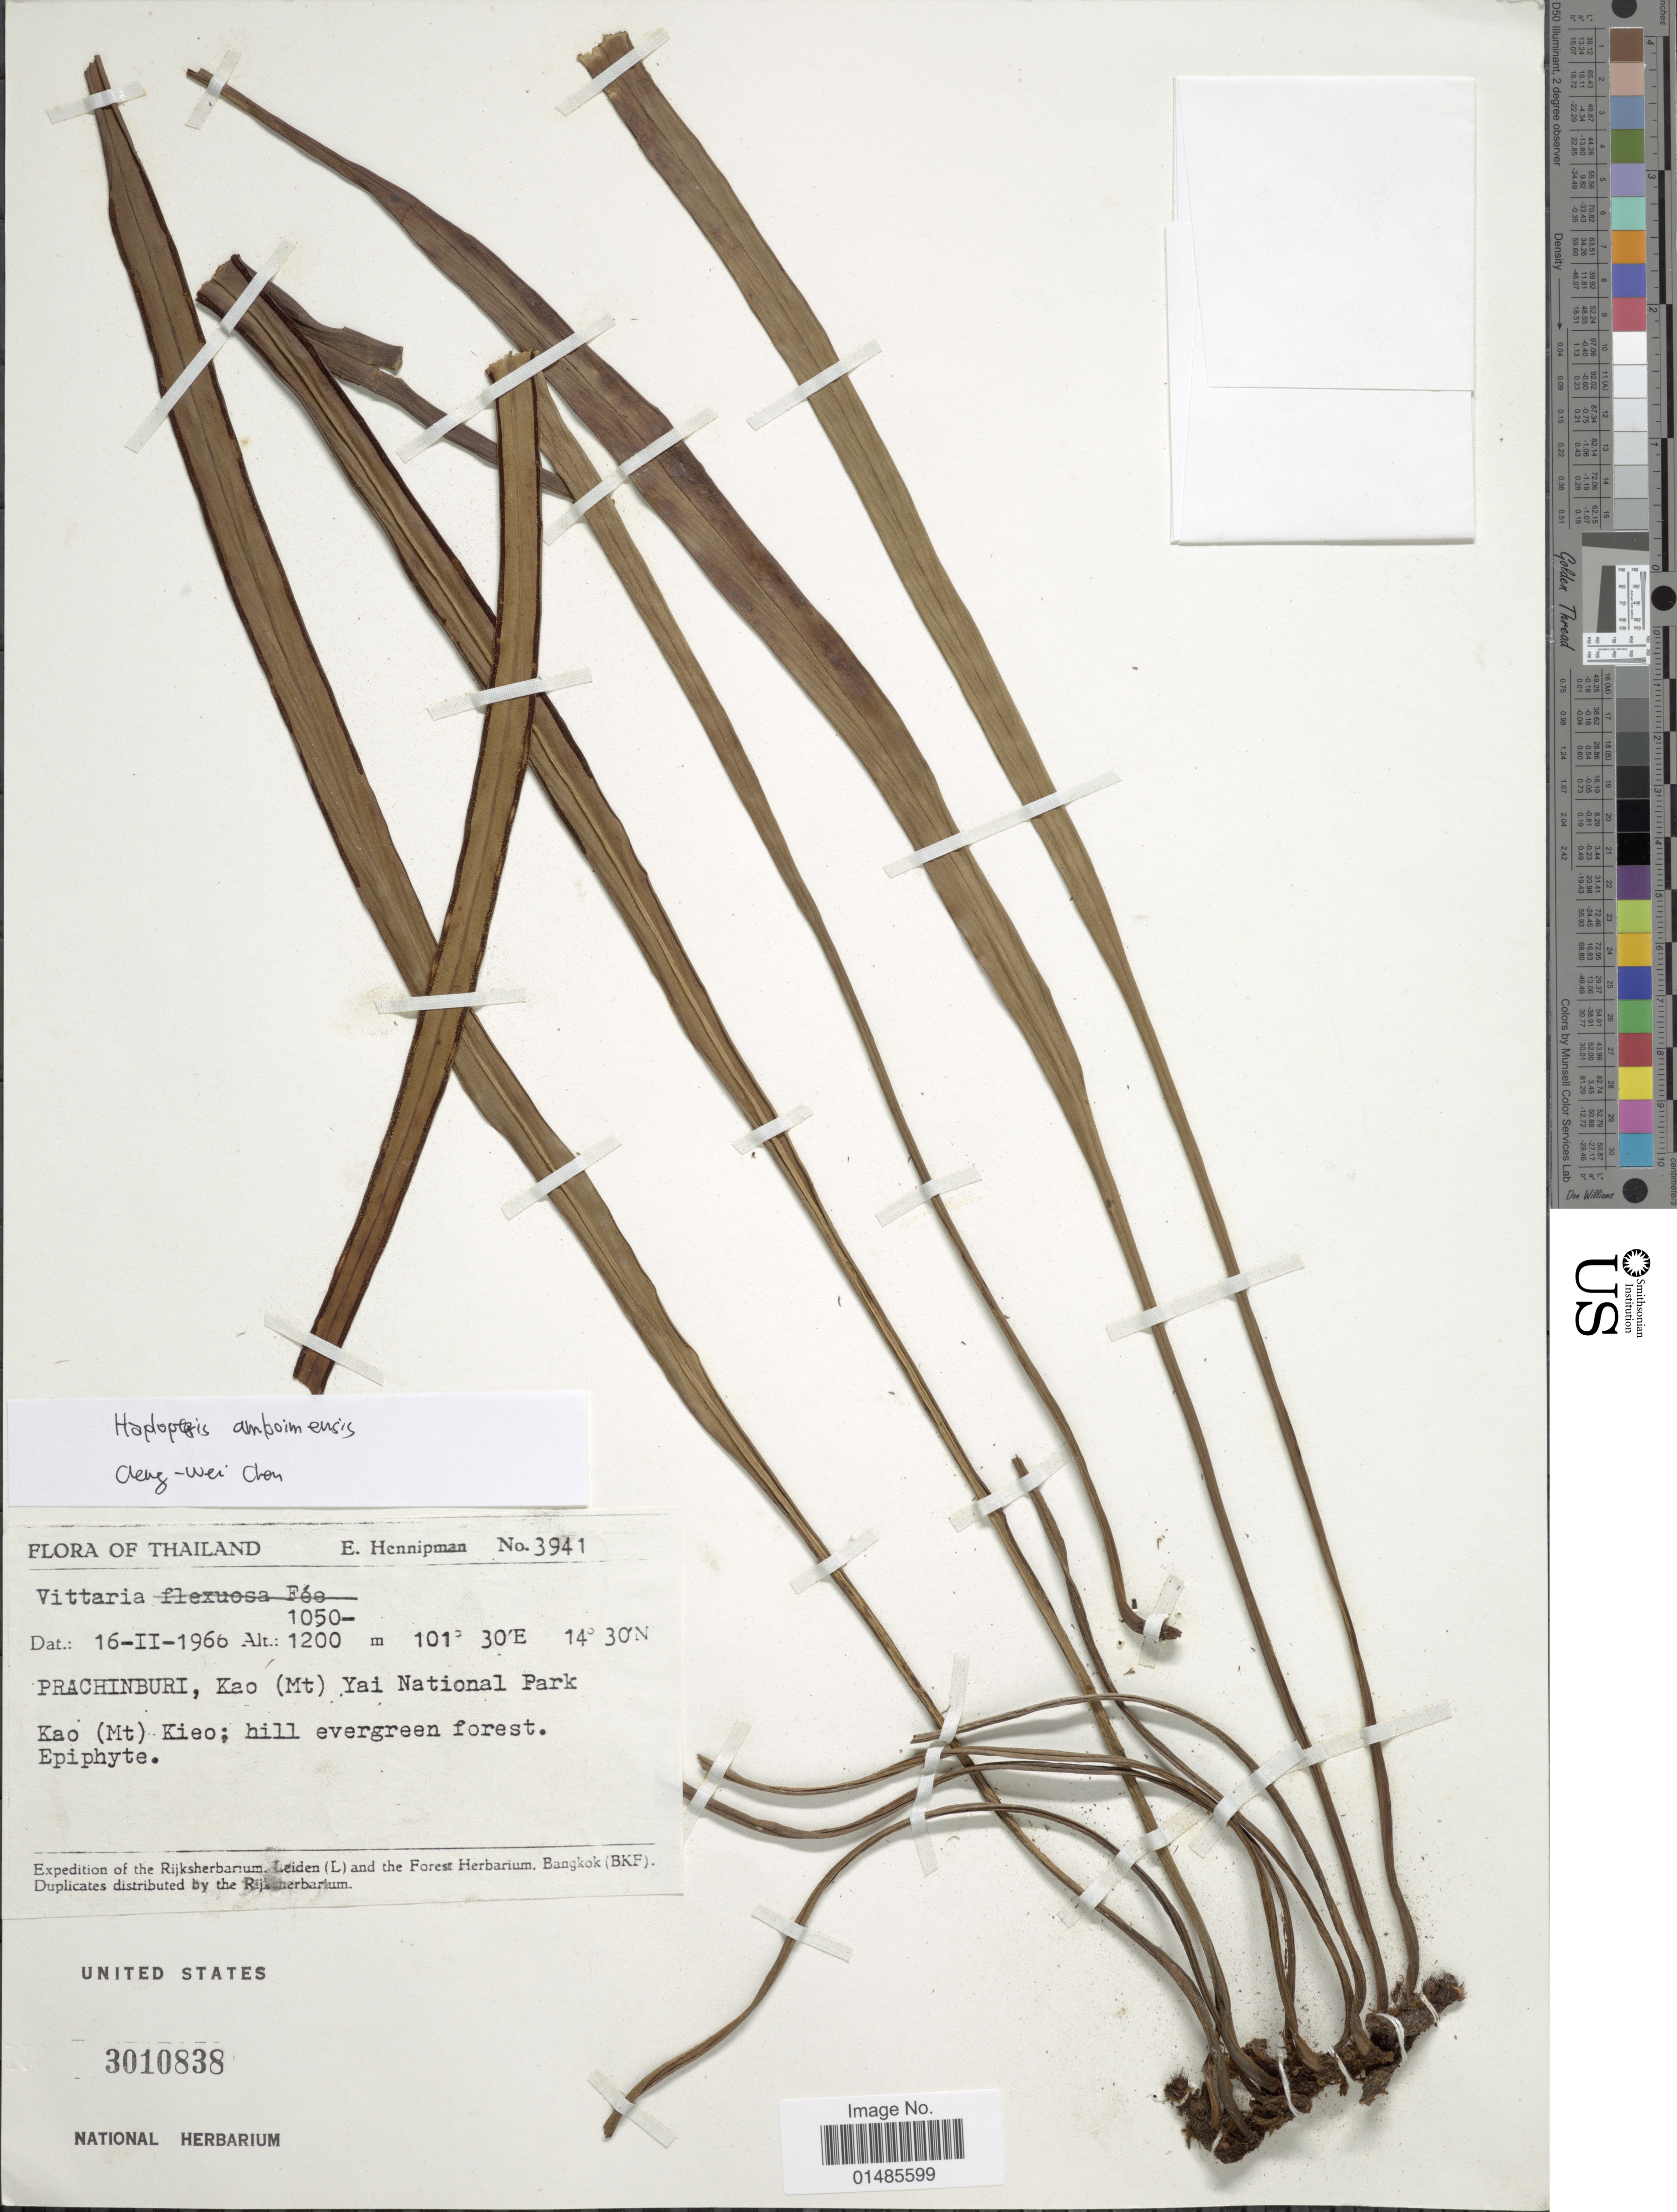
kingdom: Plantae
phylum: Tracheophyta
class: Polypodiopsida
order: Polypodiales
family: Pteridaceae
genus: Haplopteris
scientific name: Haplopteris amboinensis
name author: (Fée) X.C. Zhang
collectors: E. Hennipman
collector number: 3941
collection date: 1966-02-16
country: Thailand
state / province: Prachin Buri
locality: Kao (Mt) Yai National Park, Kao (Mt) Kieo.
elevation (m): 1050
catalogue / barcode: US 3010838